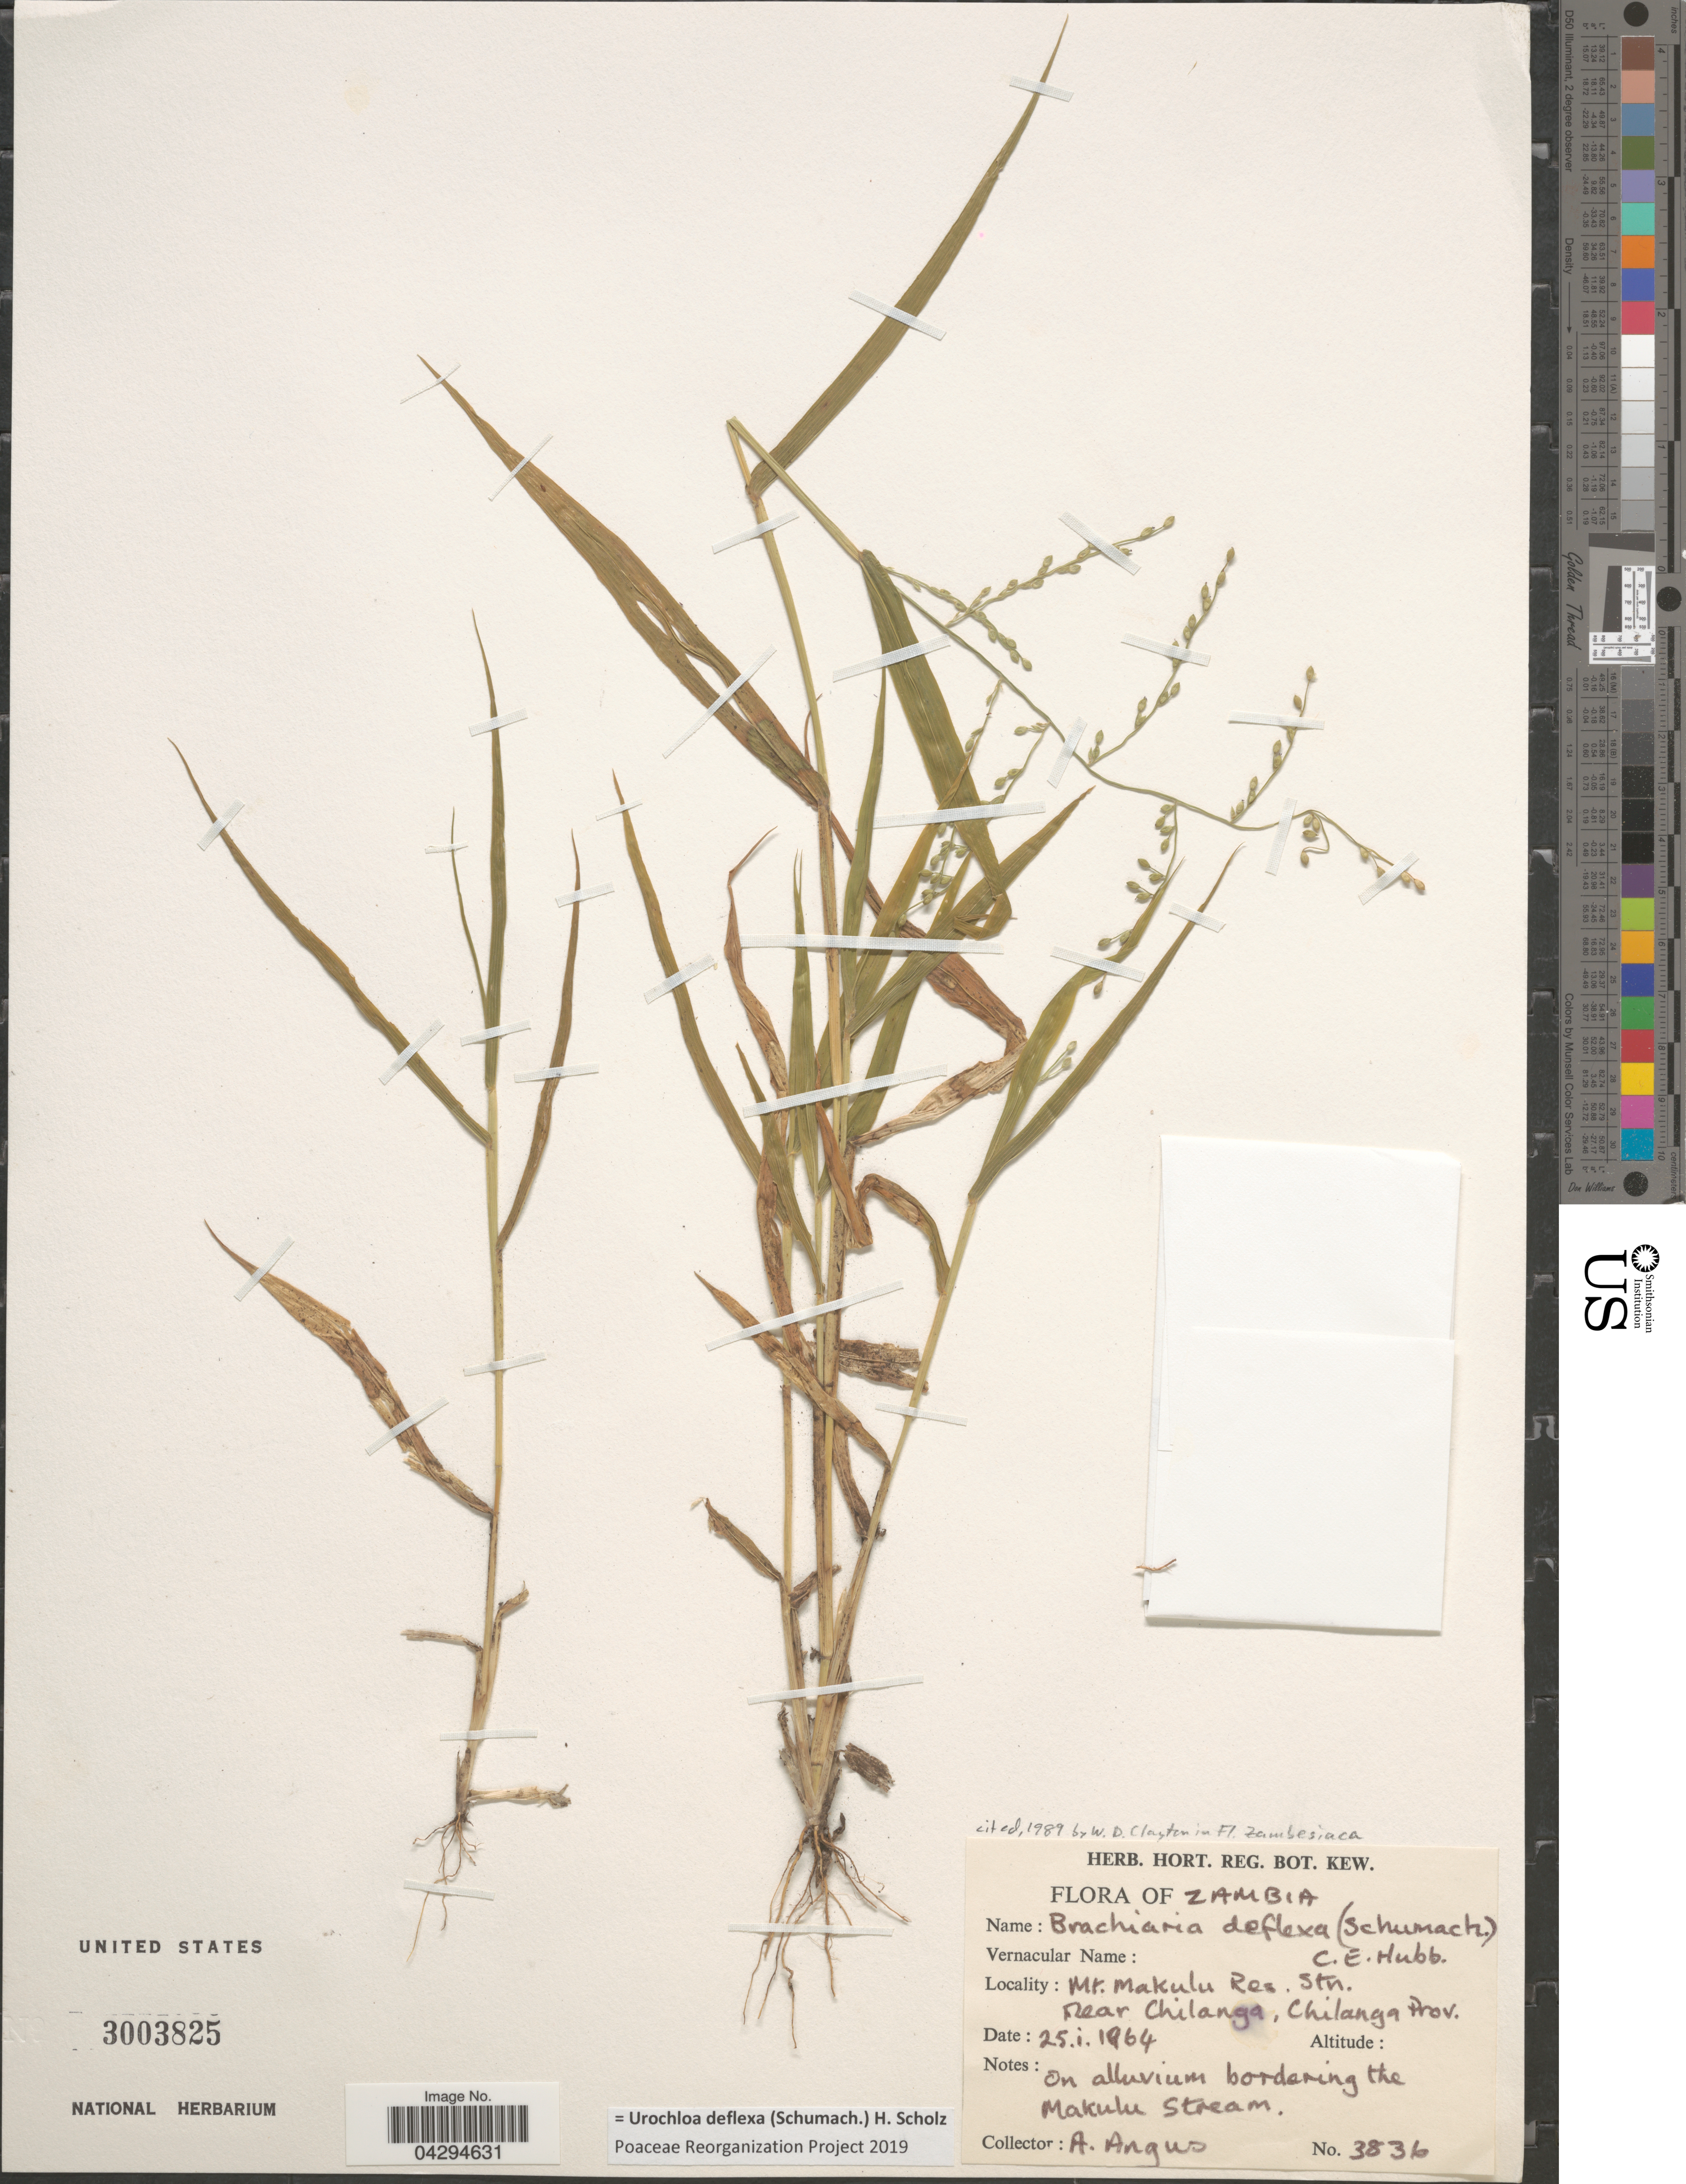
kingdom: Plantae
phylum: Tracheophyta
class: Liliopsida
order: Poales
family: Poaceae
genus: Urochloa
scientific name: Urochloa deflexa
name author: (Schumach.) H. Scholz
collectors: A. Angus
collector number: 3836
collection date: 1964-01-25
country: Zambia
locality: Mt. Makulu Res. Stn. Near Chilanga, Chilanga Prov. On alluvium bordering the Makulu Stream.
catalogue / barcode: US 3003825